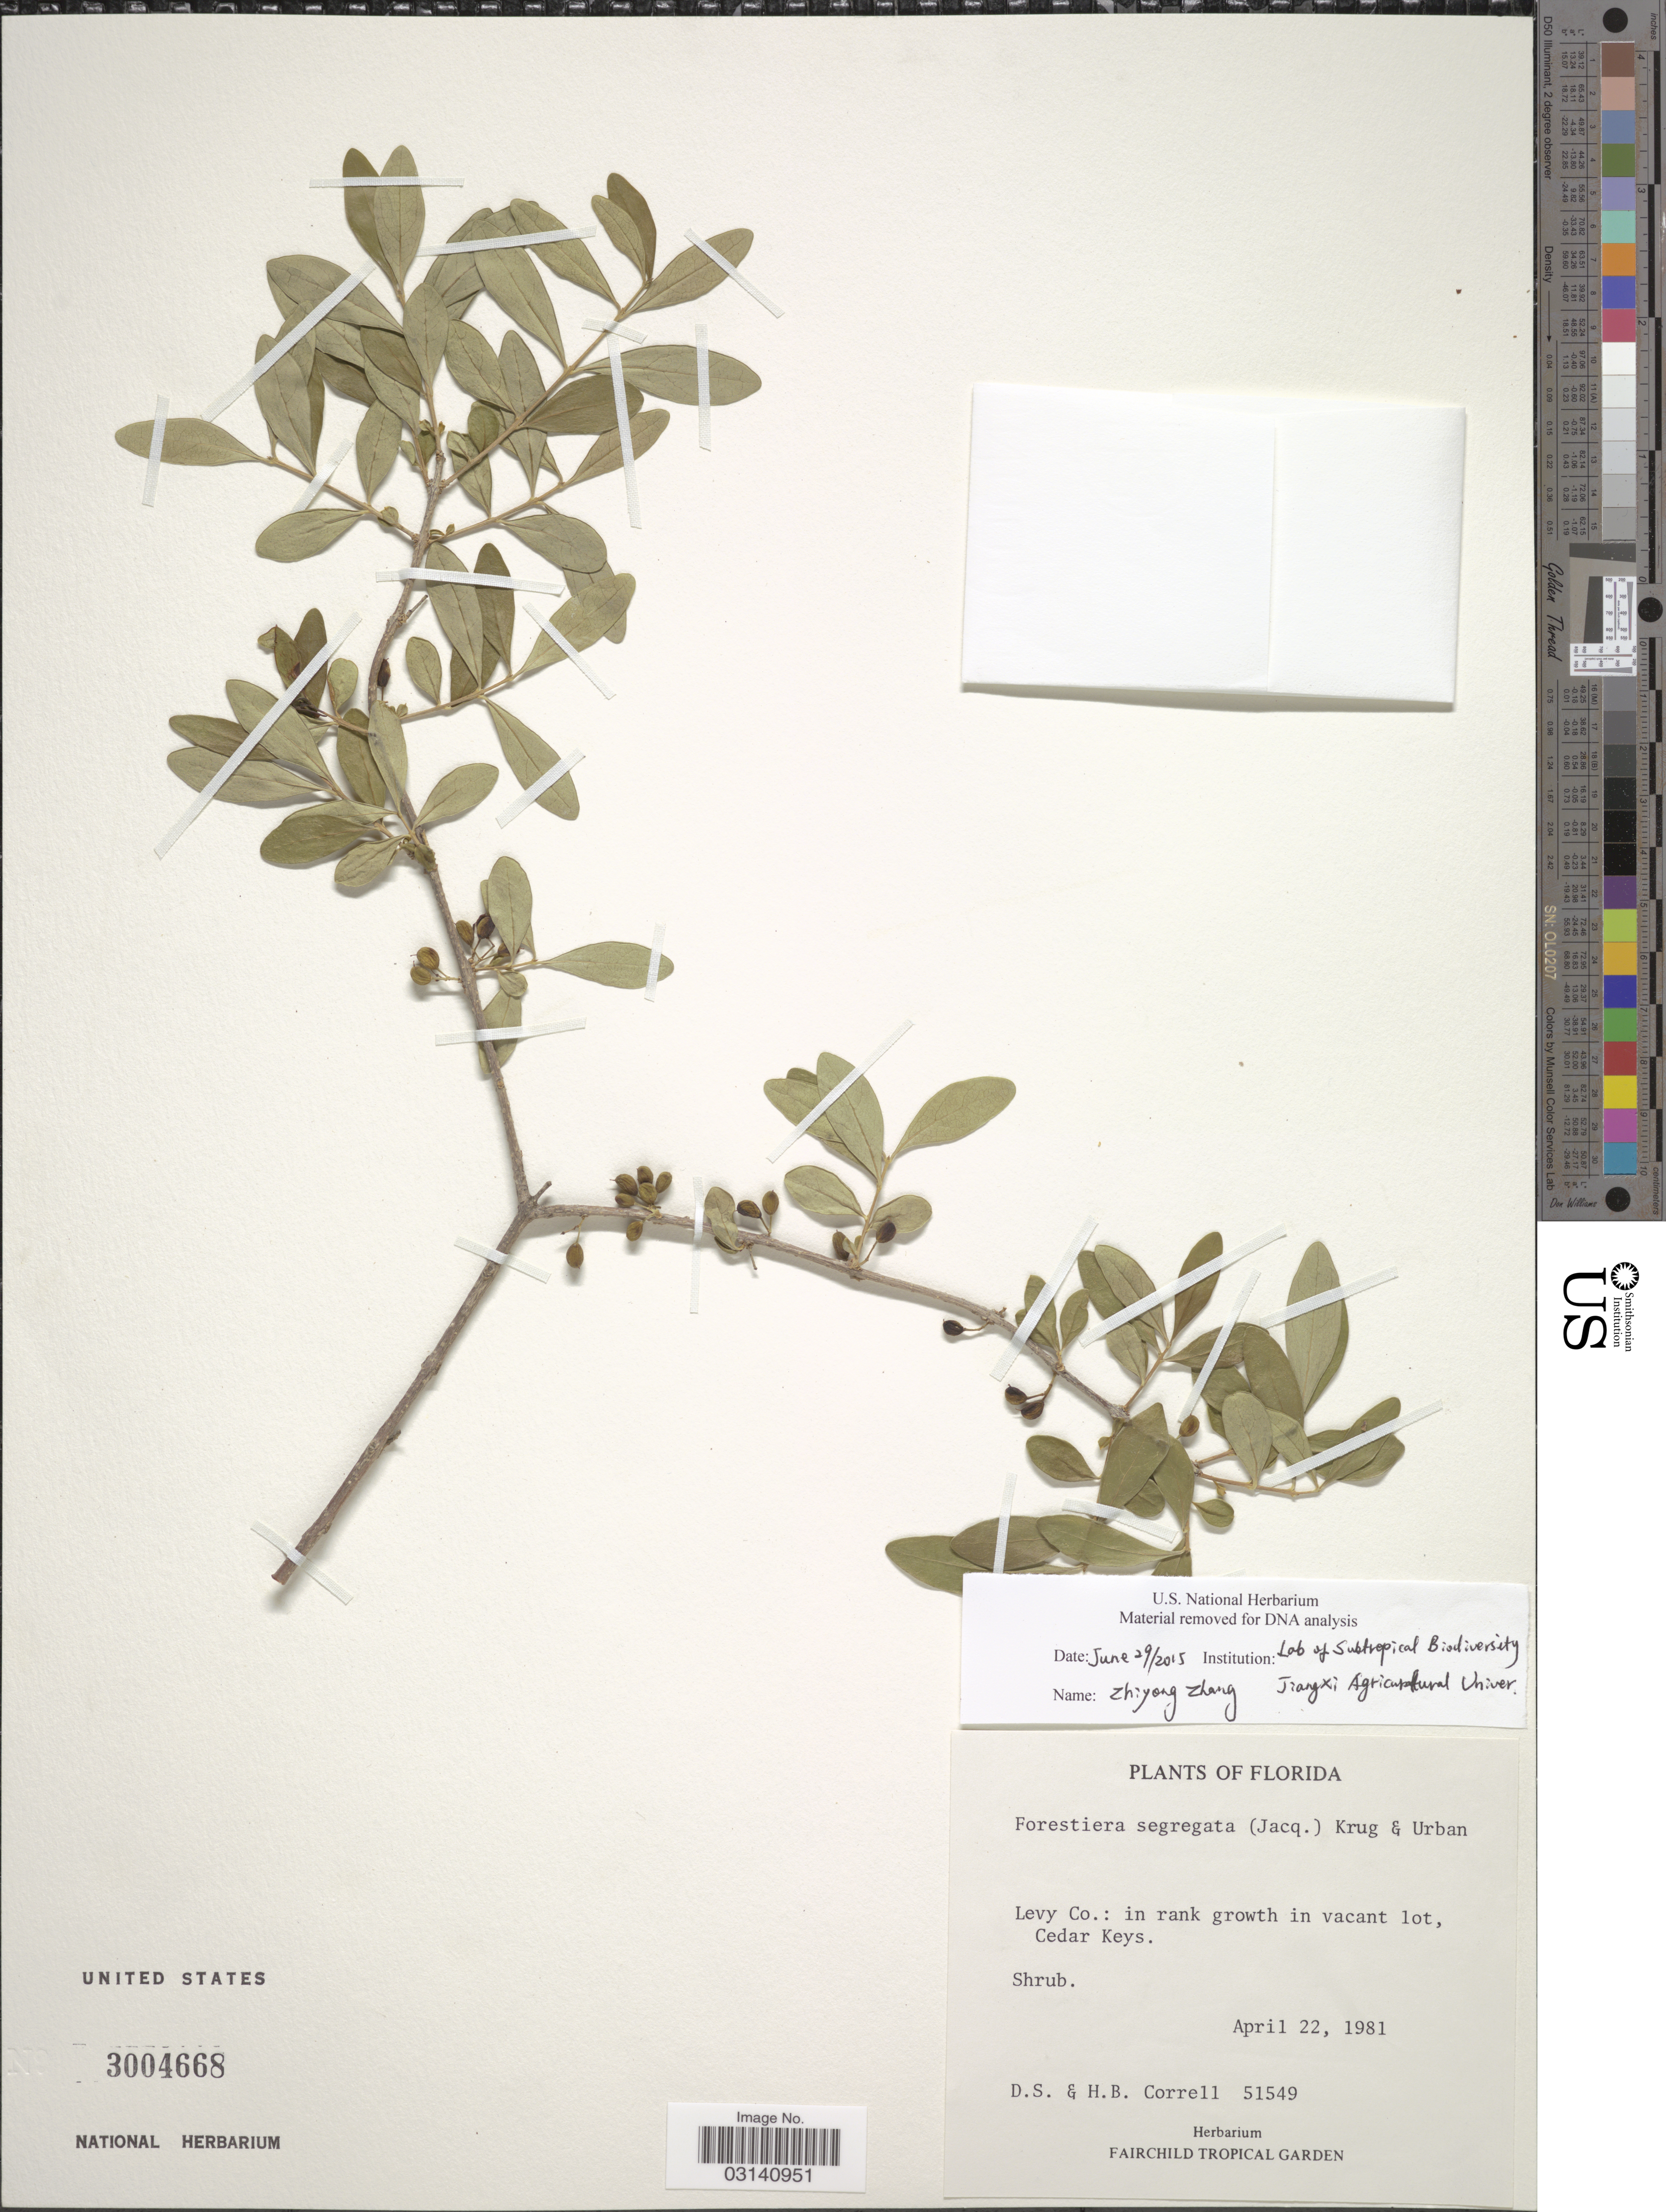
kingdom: Plantae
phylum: Tracheophyta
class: Magnoliopsida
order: Lamiales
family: Oleaceae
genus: Forestiera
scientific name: Forestiera segregata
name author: (Jacq.) Krug & Urb.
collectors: D. S. Correll & H. Correll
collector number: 51549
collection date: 1981-04-22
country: United States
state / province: Florida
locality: Levy Co.: vacant lot, Cedar Keys.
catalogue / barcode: US 3004668